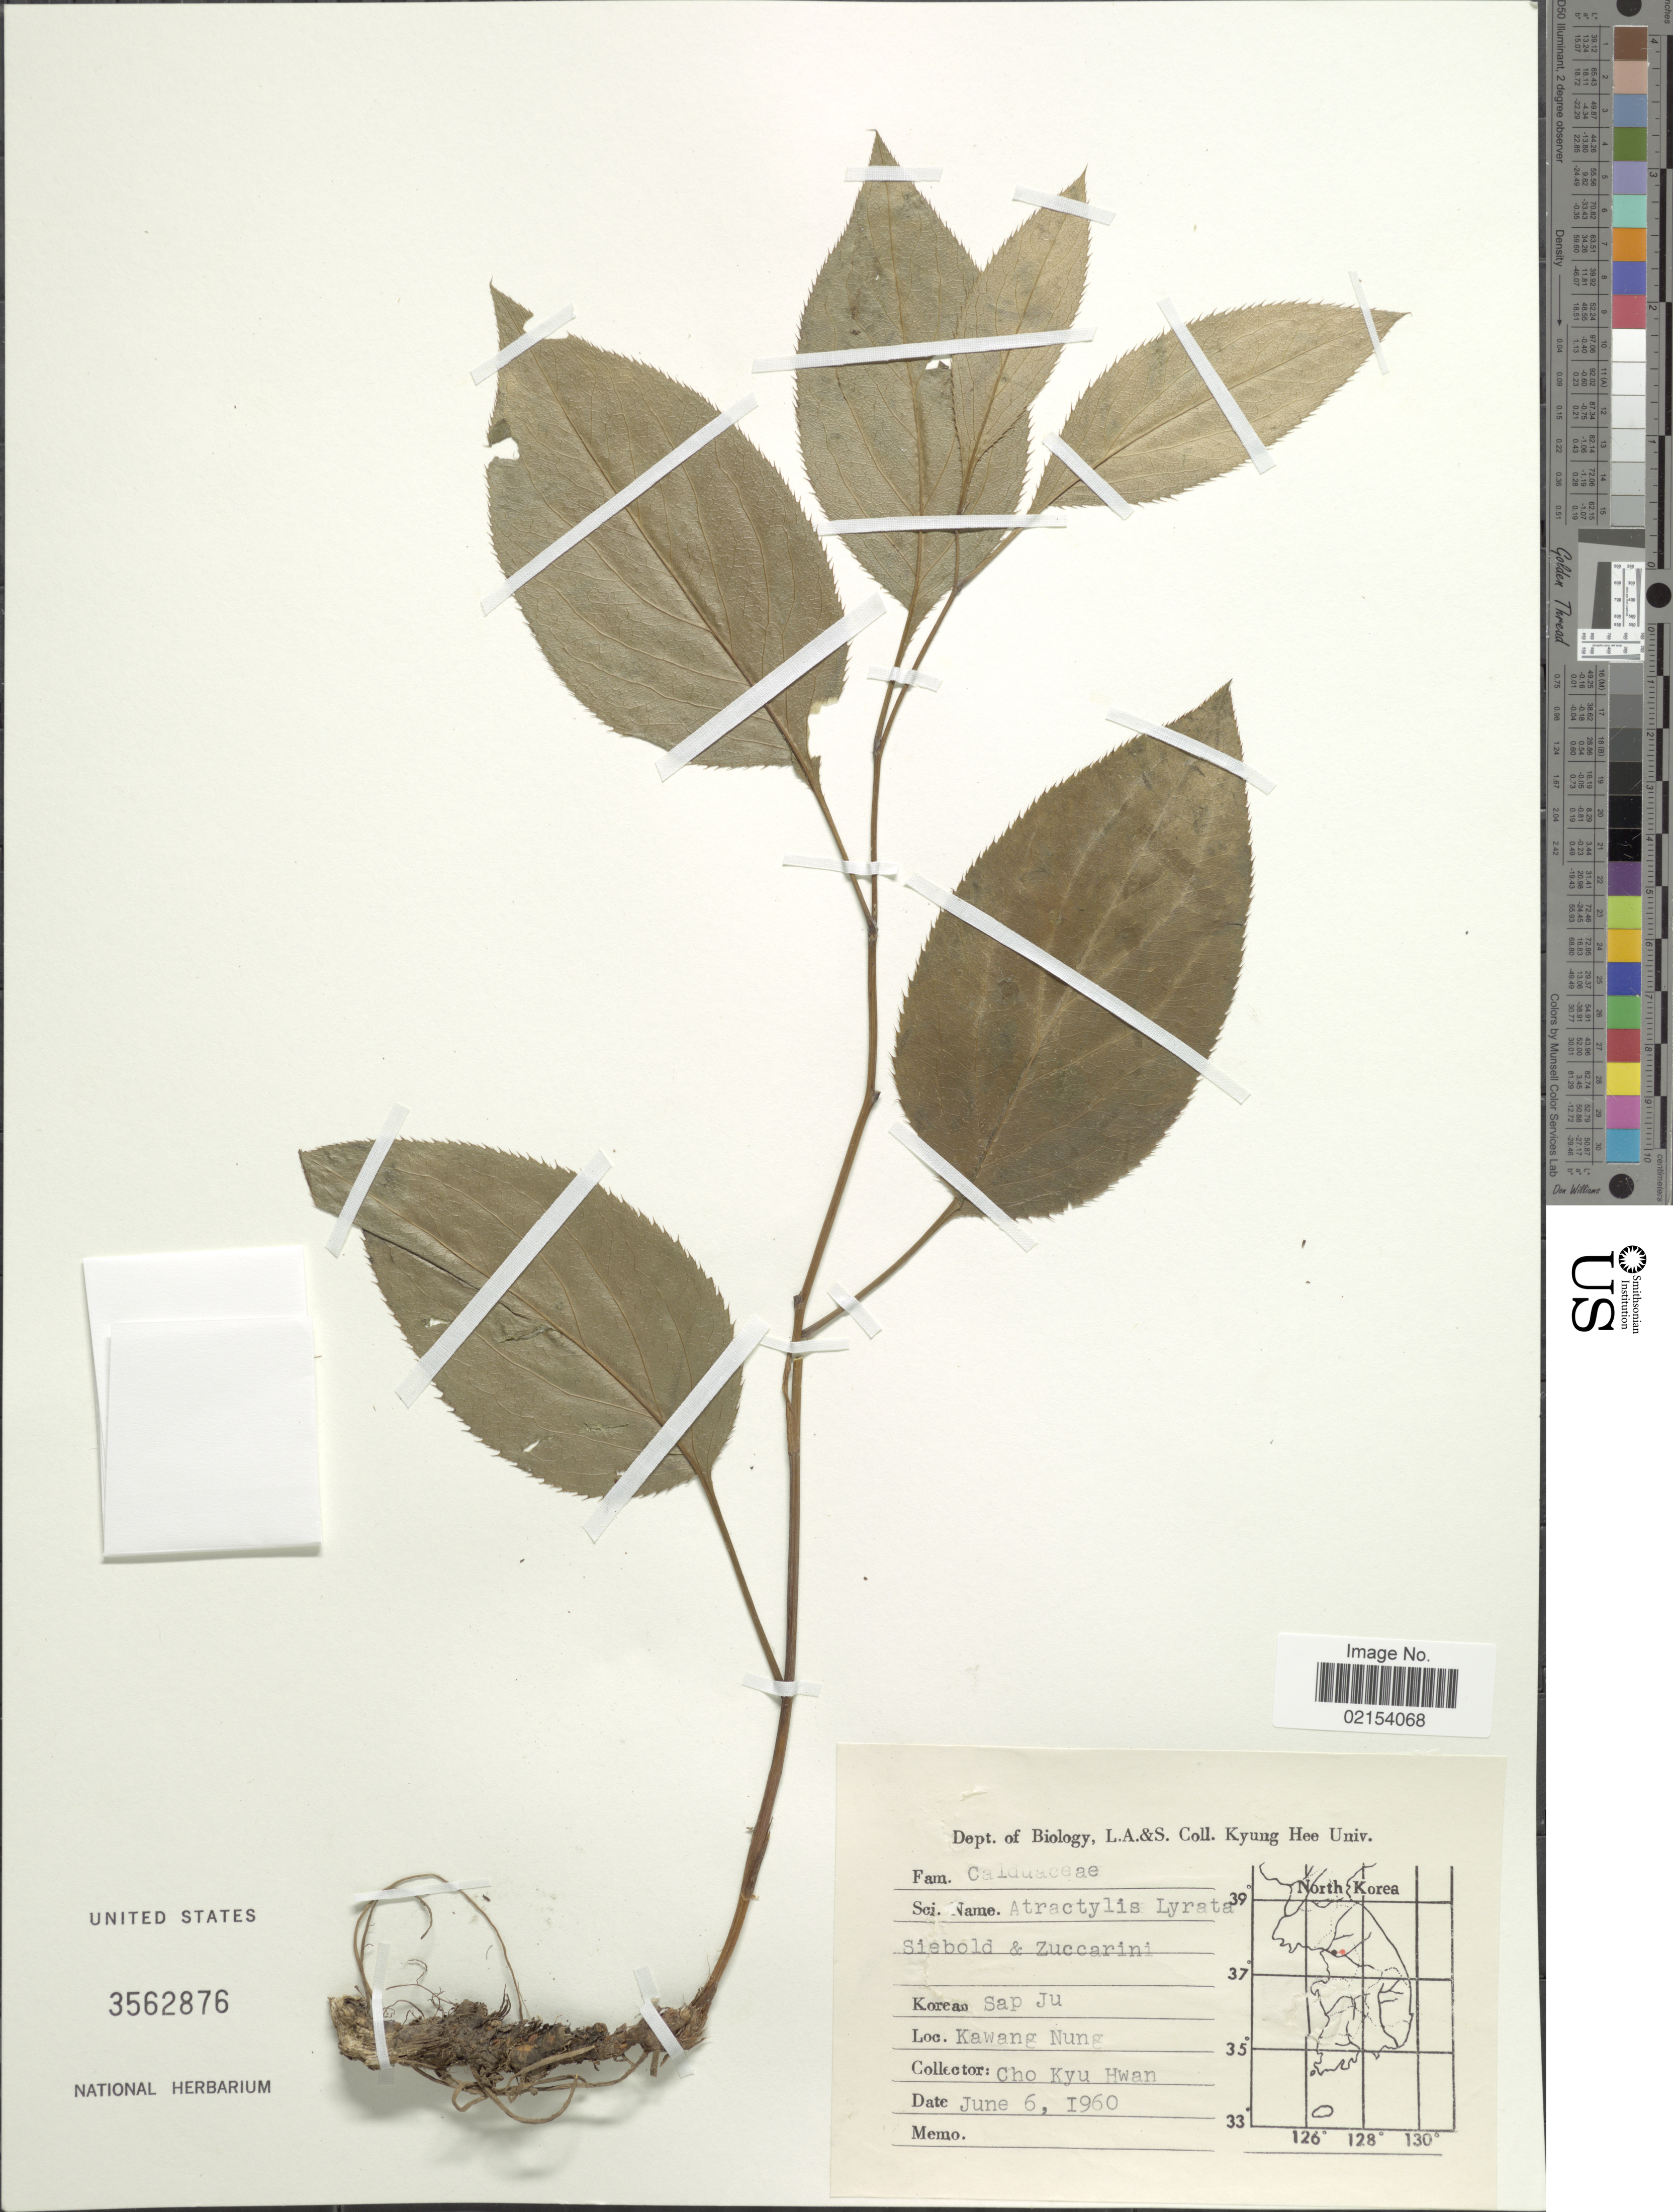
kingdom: Plantae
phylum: Tracheophyta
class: Magnoliopsida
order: Asterales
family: Asteraceae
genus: Atractylodes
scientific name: Atractylodes lancea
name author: (Thunb.) DC.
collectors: C. Hwan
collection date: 1960-06-06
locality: Kawang Nung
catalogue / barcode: US 3562876